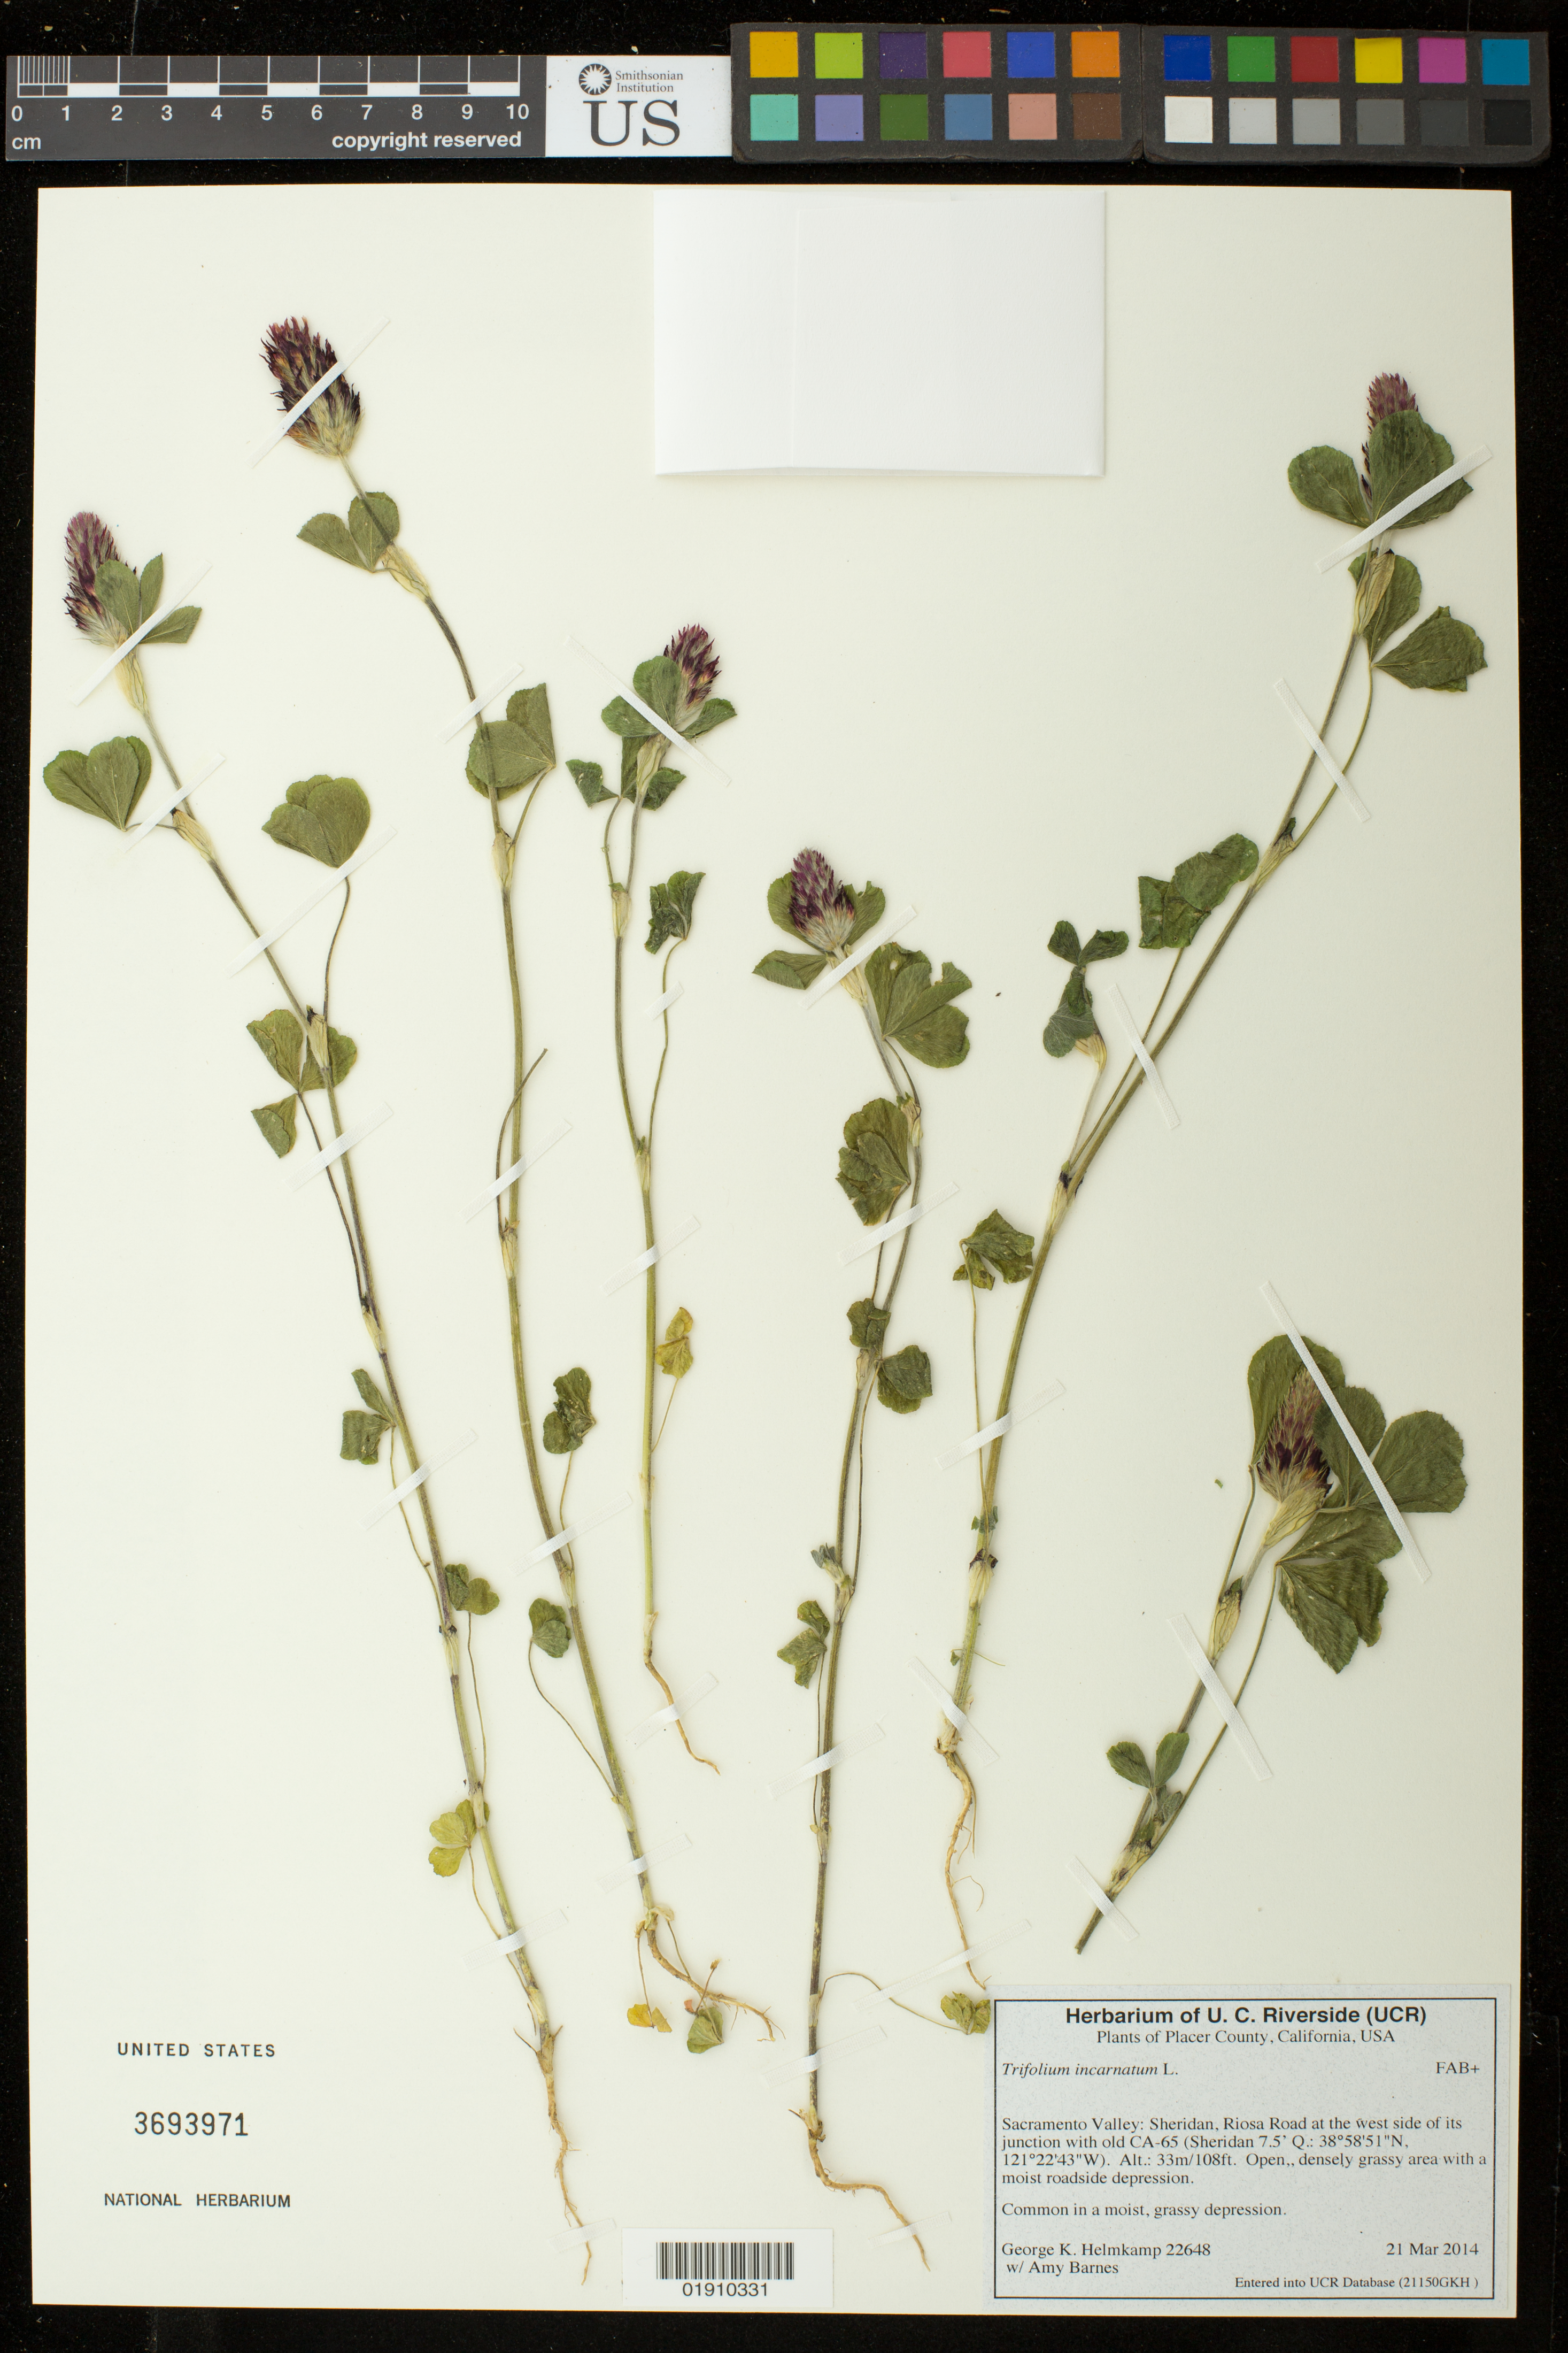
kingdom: Plantae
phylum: Tracheophyta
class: Magnoliopsida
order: Fabales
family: Fabaceae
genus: Trifolium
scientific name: Trifolium incarnatum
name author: L.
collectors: G. Helmkamp & A. Barnes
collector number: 22648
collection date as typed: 21 Mar 2014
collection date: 2014-03-21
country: United States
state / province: California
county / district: Placer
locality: Sacramento Valley: Sheridan, Riosa Road at the west side of its junction with old CA-65 (Sheridan).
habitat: Open, densely grassy area with a moist roadside depression. Common in a moist, grassy depression.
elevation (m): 33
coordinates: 38 58 51 N, 121 22 43 W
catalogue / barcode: US 3693971